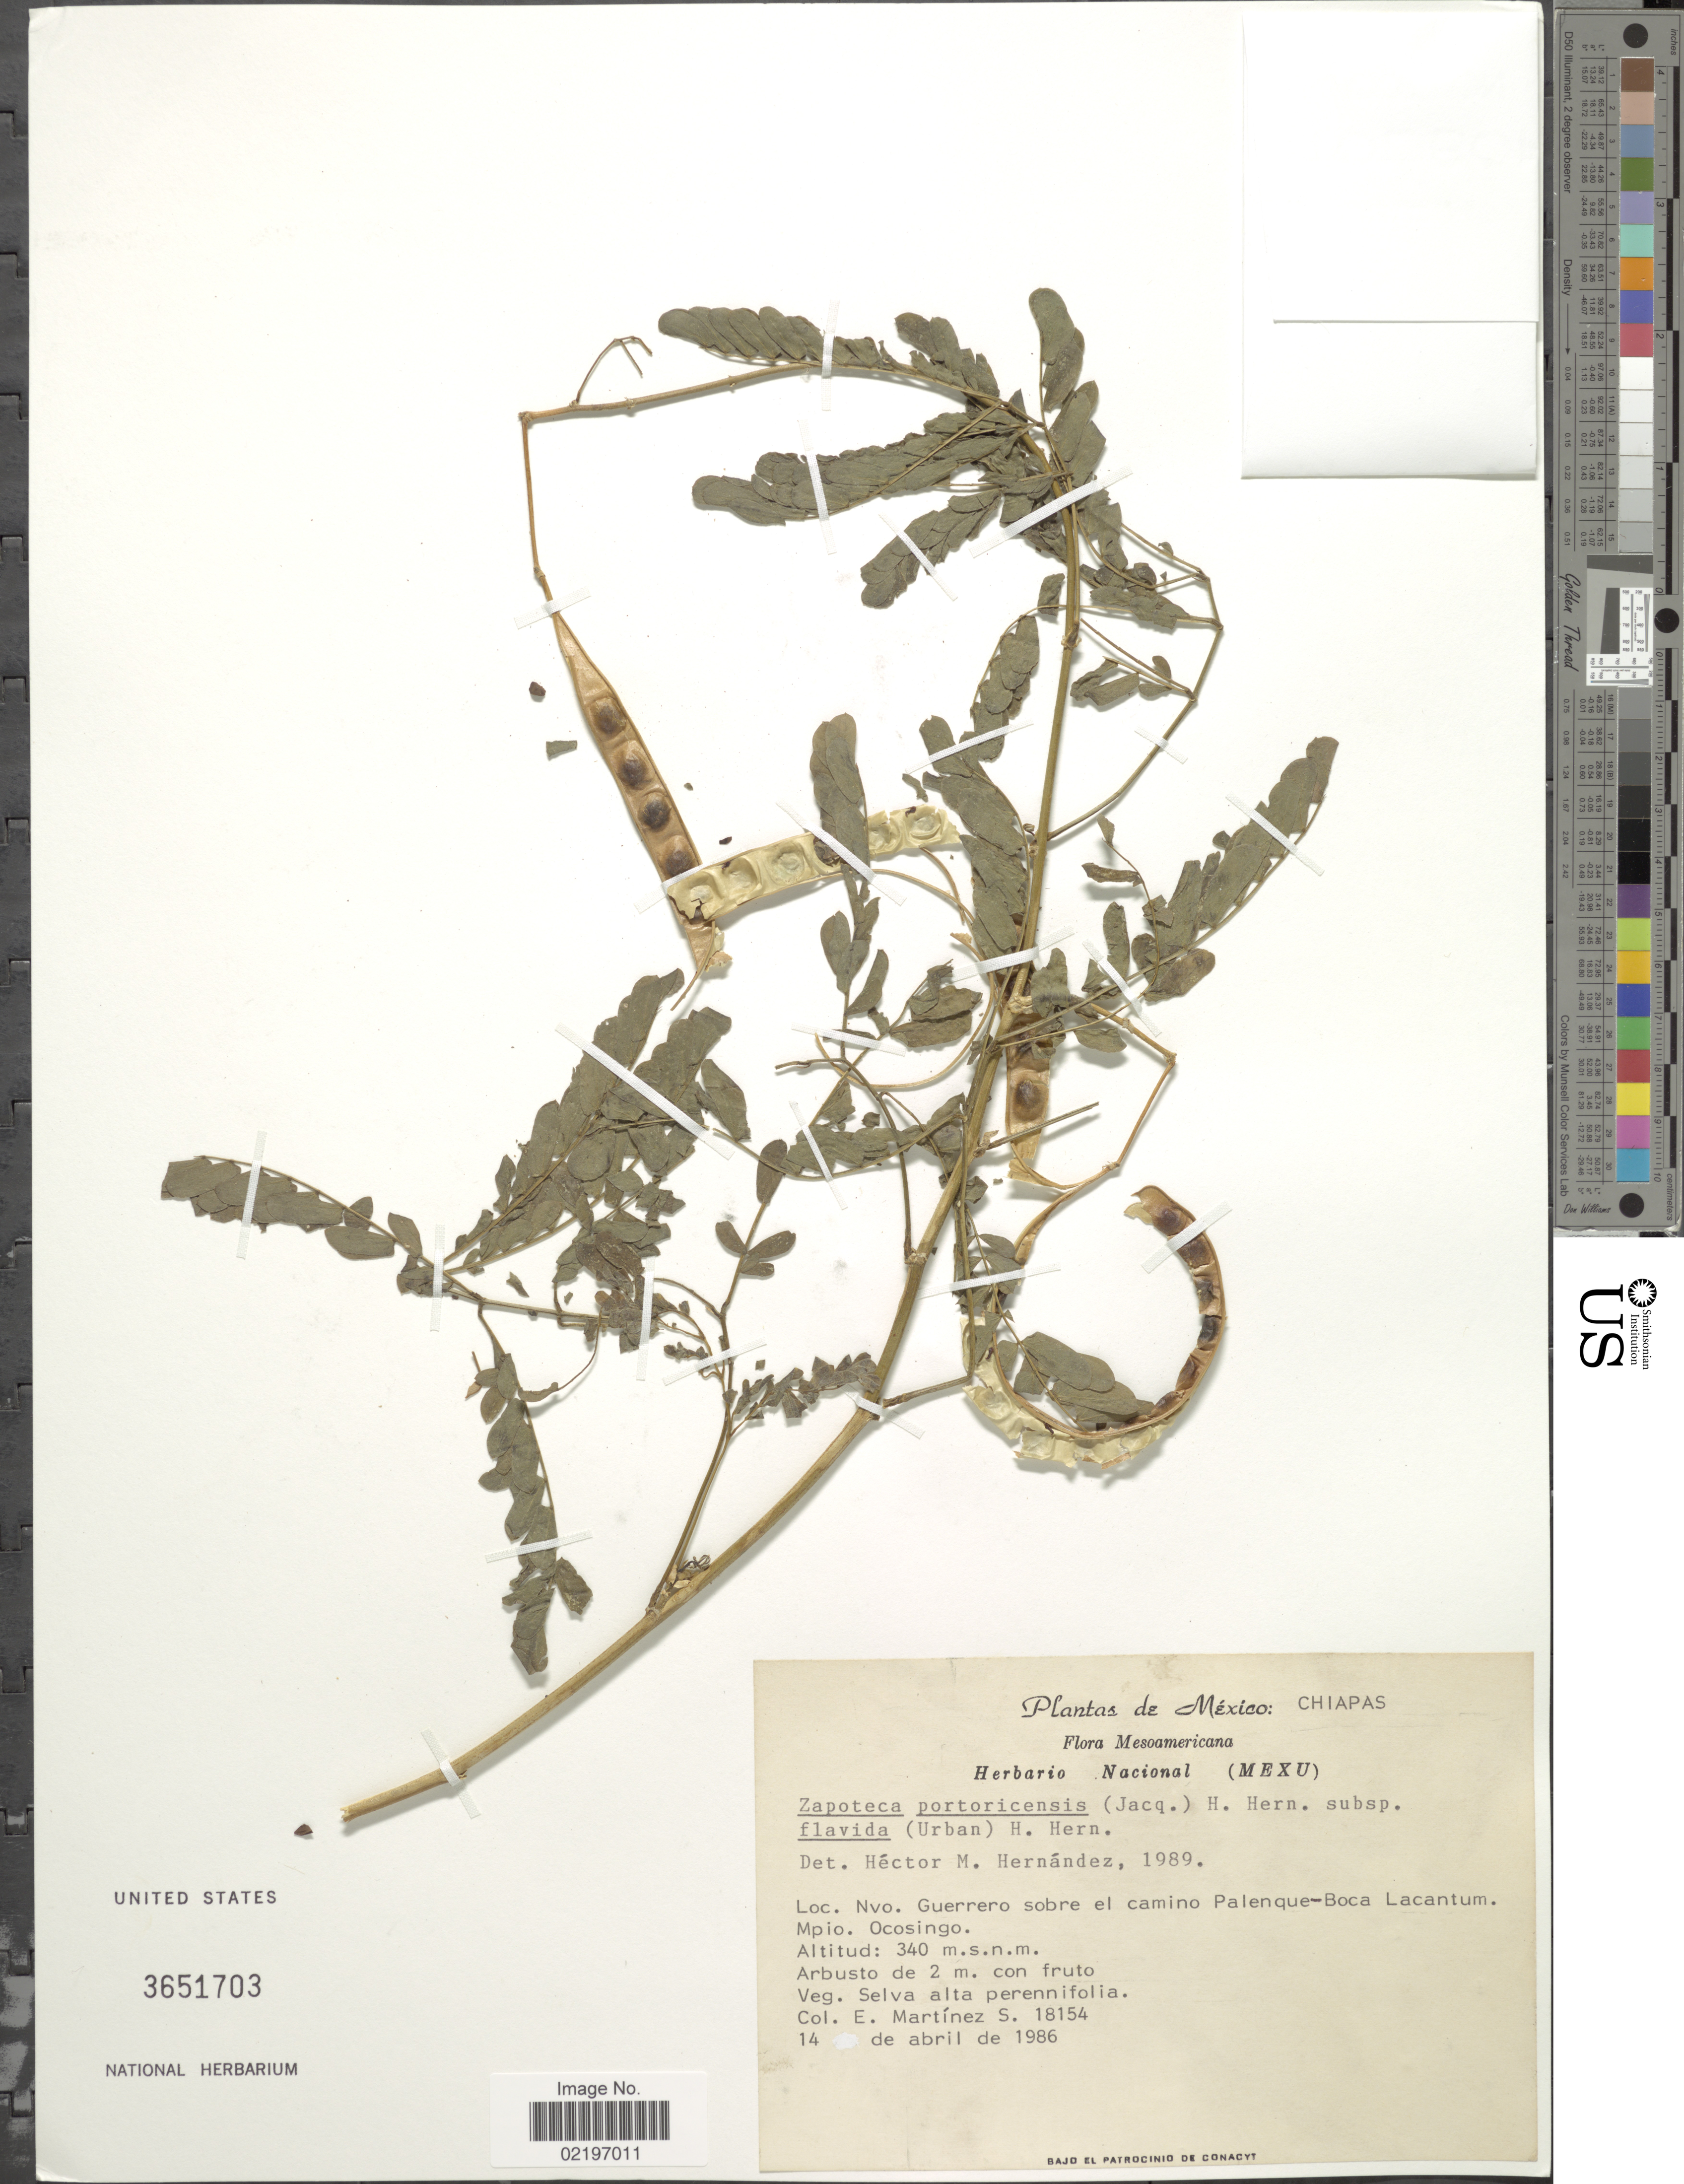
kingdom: Plantae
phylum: Tracheophyta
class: Magnoliopsida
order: Fabales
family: Fabaceae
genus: Zapoteca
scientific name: Zapoteca portoricensis subsp. flavida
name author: (Urb.) H.M. Hern.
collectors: E. M. Martínez S.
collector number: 18154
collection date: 1986-04-14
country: Mexico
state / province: Chiapas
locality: Nvo. Guerrero sobre el camino Palenque-Boca Lacantum, Mpio. Ocosingo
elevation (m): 340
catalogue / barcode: US 3651703